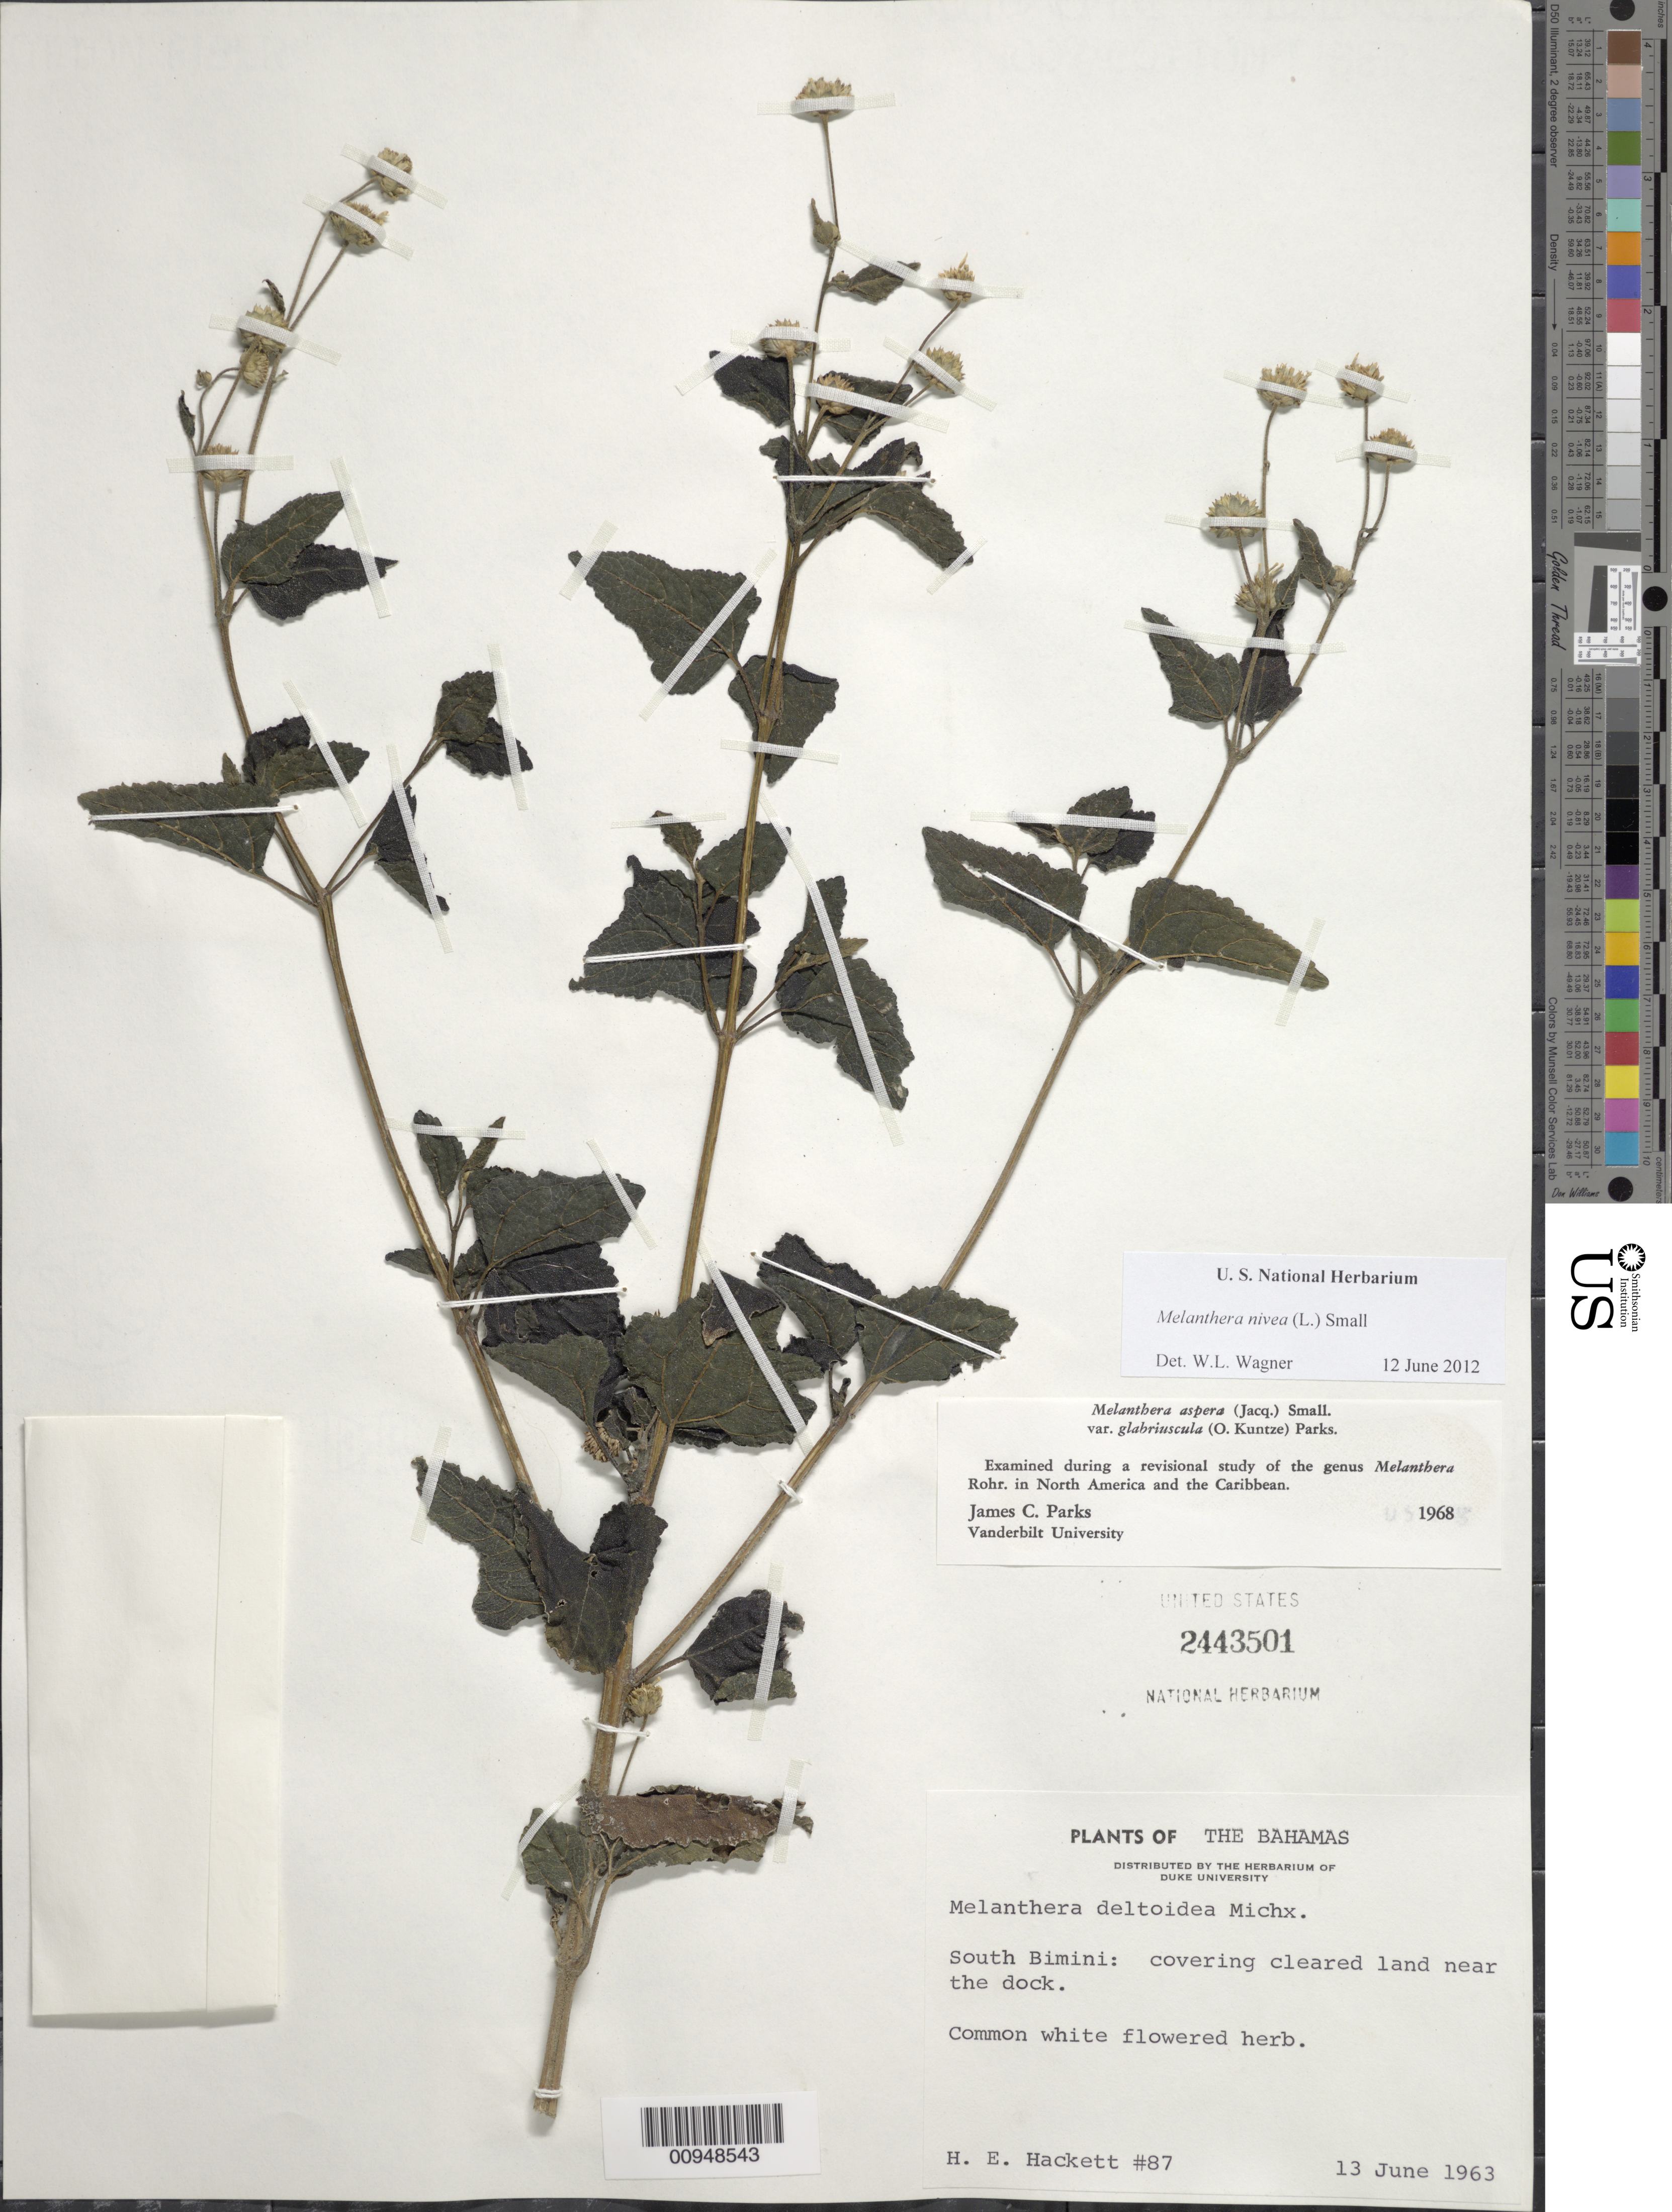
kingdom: Plantae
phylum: Tracheophyta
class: Magnoliopsida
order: Asterales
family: Asteraceae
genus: Melanthera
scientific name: Melanthera nivea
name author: (L.) Small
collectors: H. E. Hackett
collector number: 87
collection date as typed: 13 Jun 1963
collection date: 1963-06-13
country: Bahamas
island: South Bimini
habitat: Covering clear land near the dock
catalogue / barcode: US 2443501